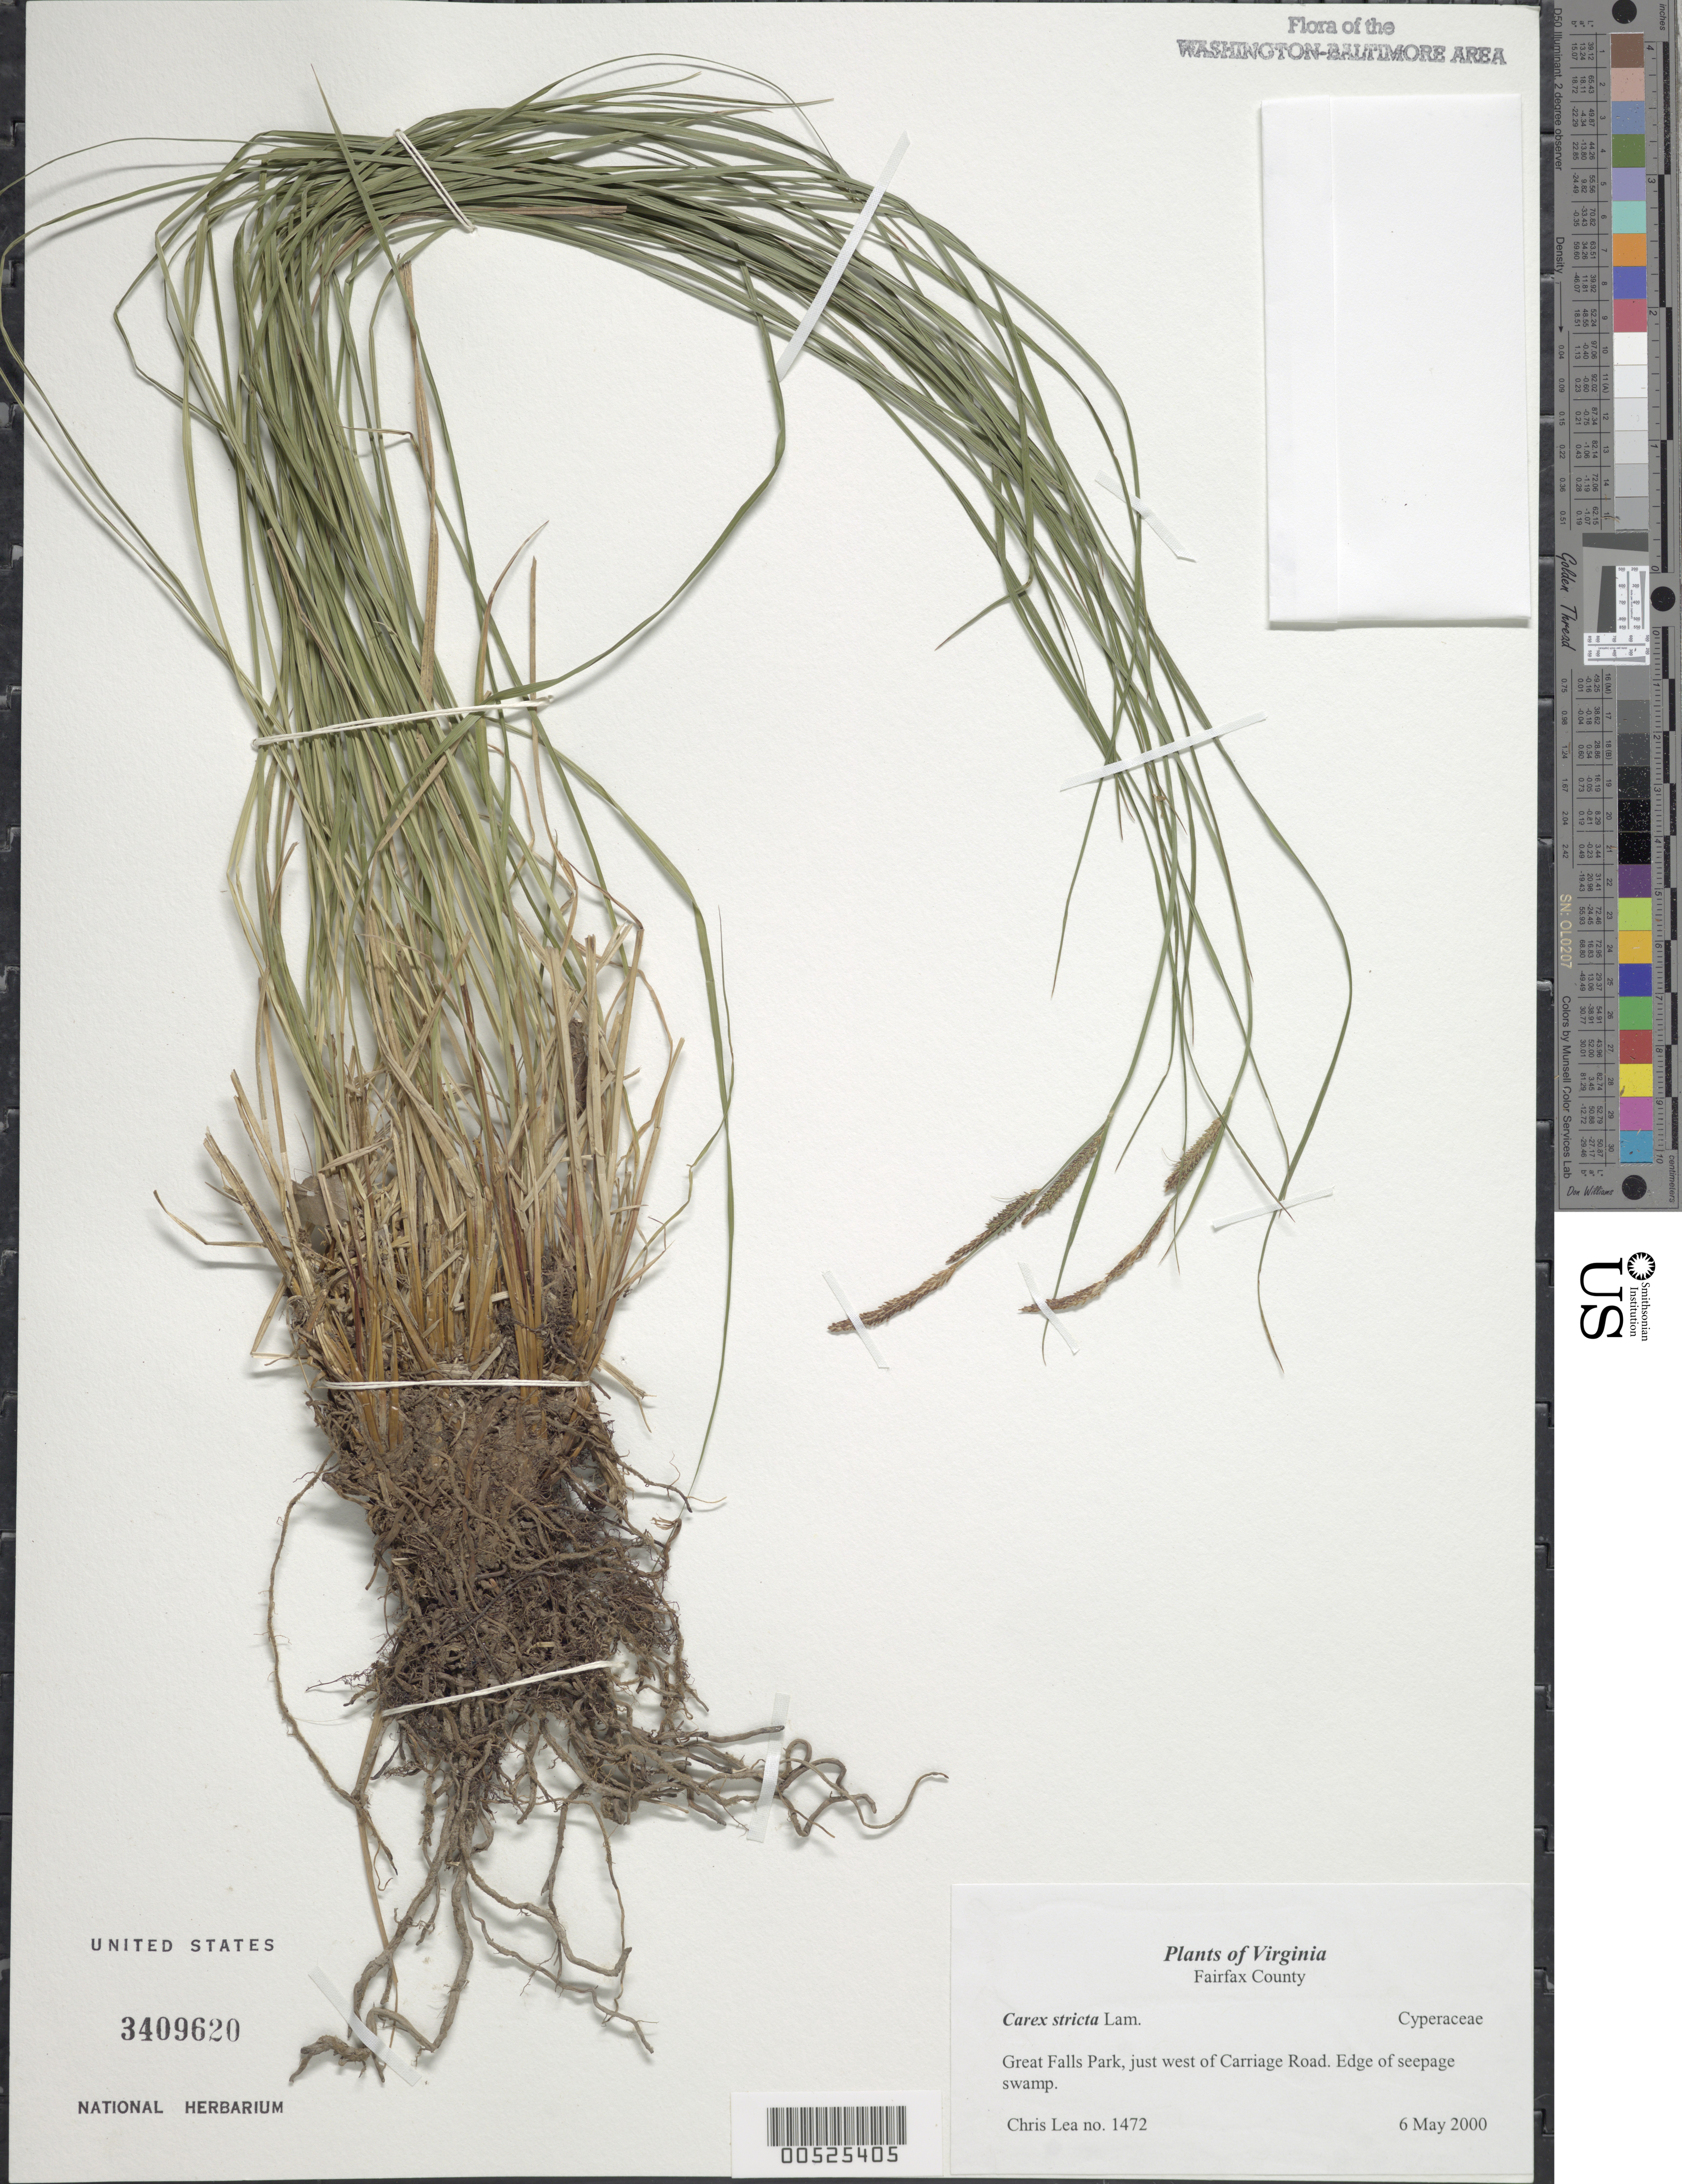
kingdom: Plantae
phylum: Tracheophyta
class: Liliopsida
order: Poales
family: Cyperaceae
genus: Carex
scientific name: Carex stricta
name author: Lam.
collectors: C. Lea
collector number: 1472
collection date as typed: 06 May 2000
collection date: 2000-05-06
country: United States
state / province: Virginia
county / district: Fairfax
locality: Great Falls Park, just west of Carriage Road.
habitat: Edge of seepage swamp.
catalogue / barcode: US 3409620